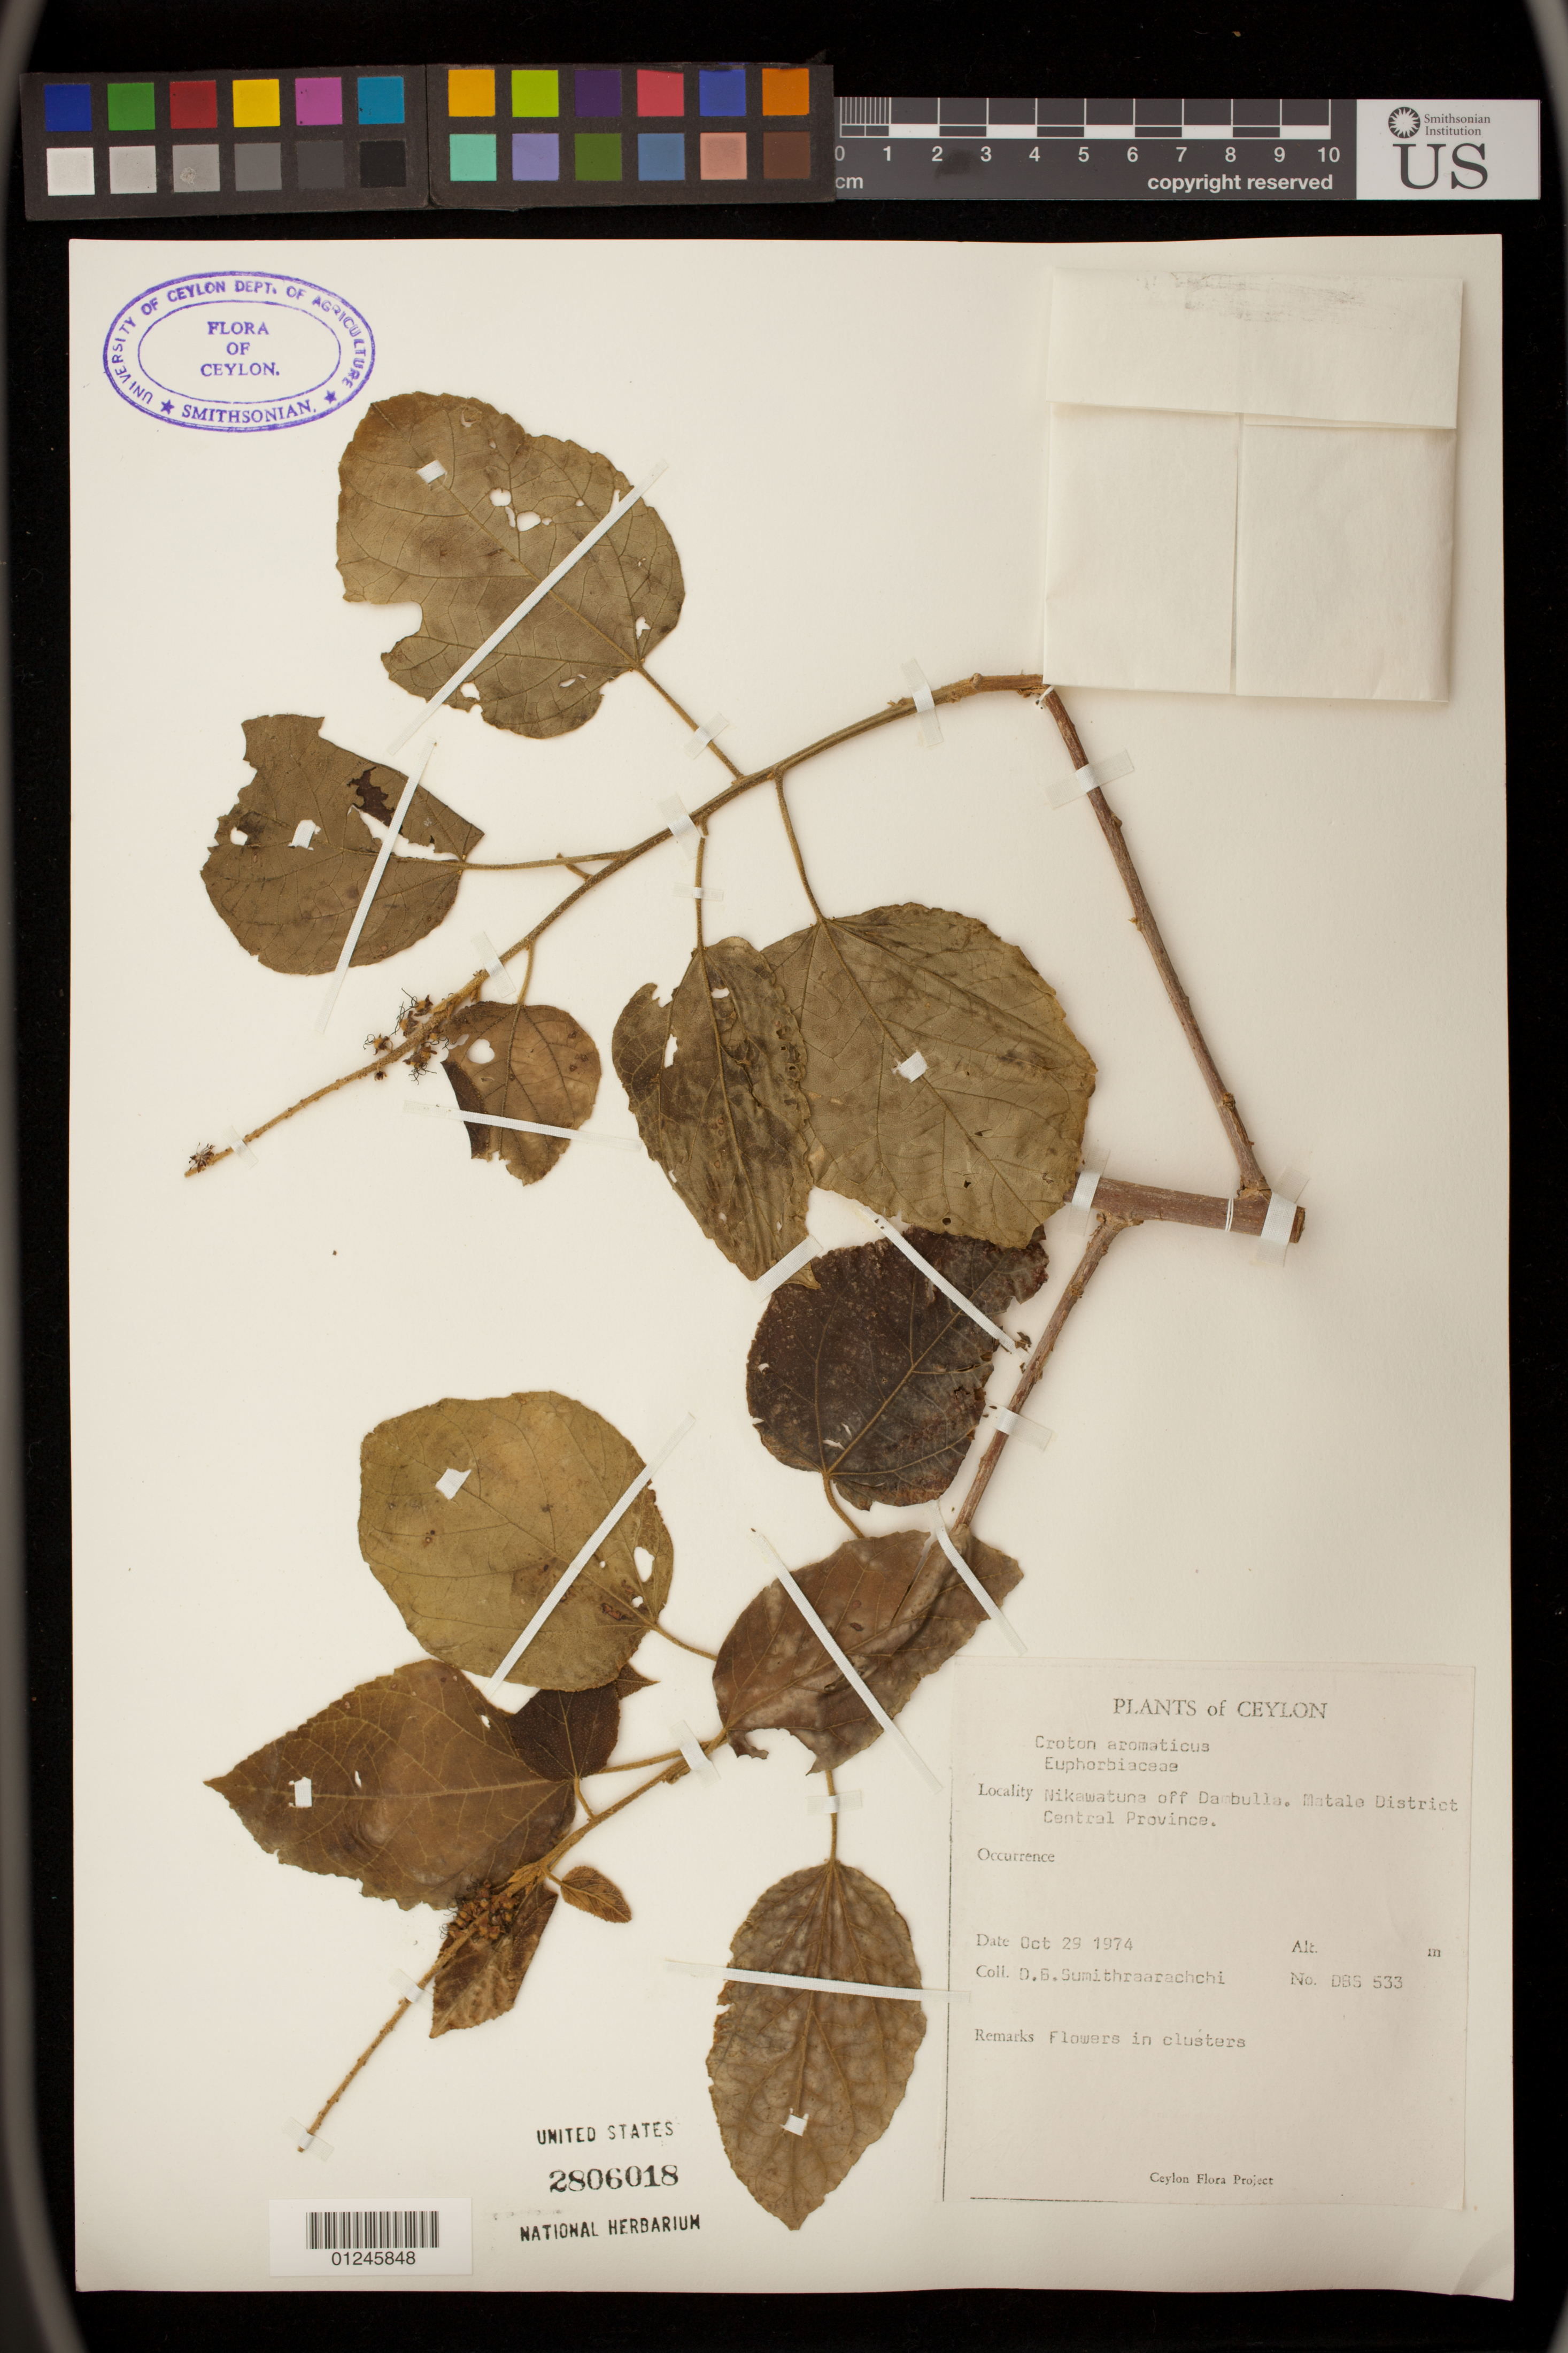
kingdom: Plantae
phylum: Tracheophyta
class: Magnoliopsida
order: Malpighiales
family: Euphorbiaceae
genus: Croton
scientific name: Croton aromaticus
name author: L.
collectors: D. B. Sumithraarachchi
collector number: DBS 533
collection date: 1974-10-29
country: Sri Lanka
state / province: Central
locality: Nikawatuna off Dambulla. Matale District.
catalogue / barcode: US 2806018